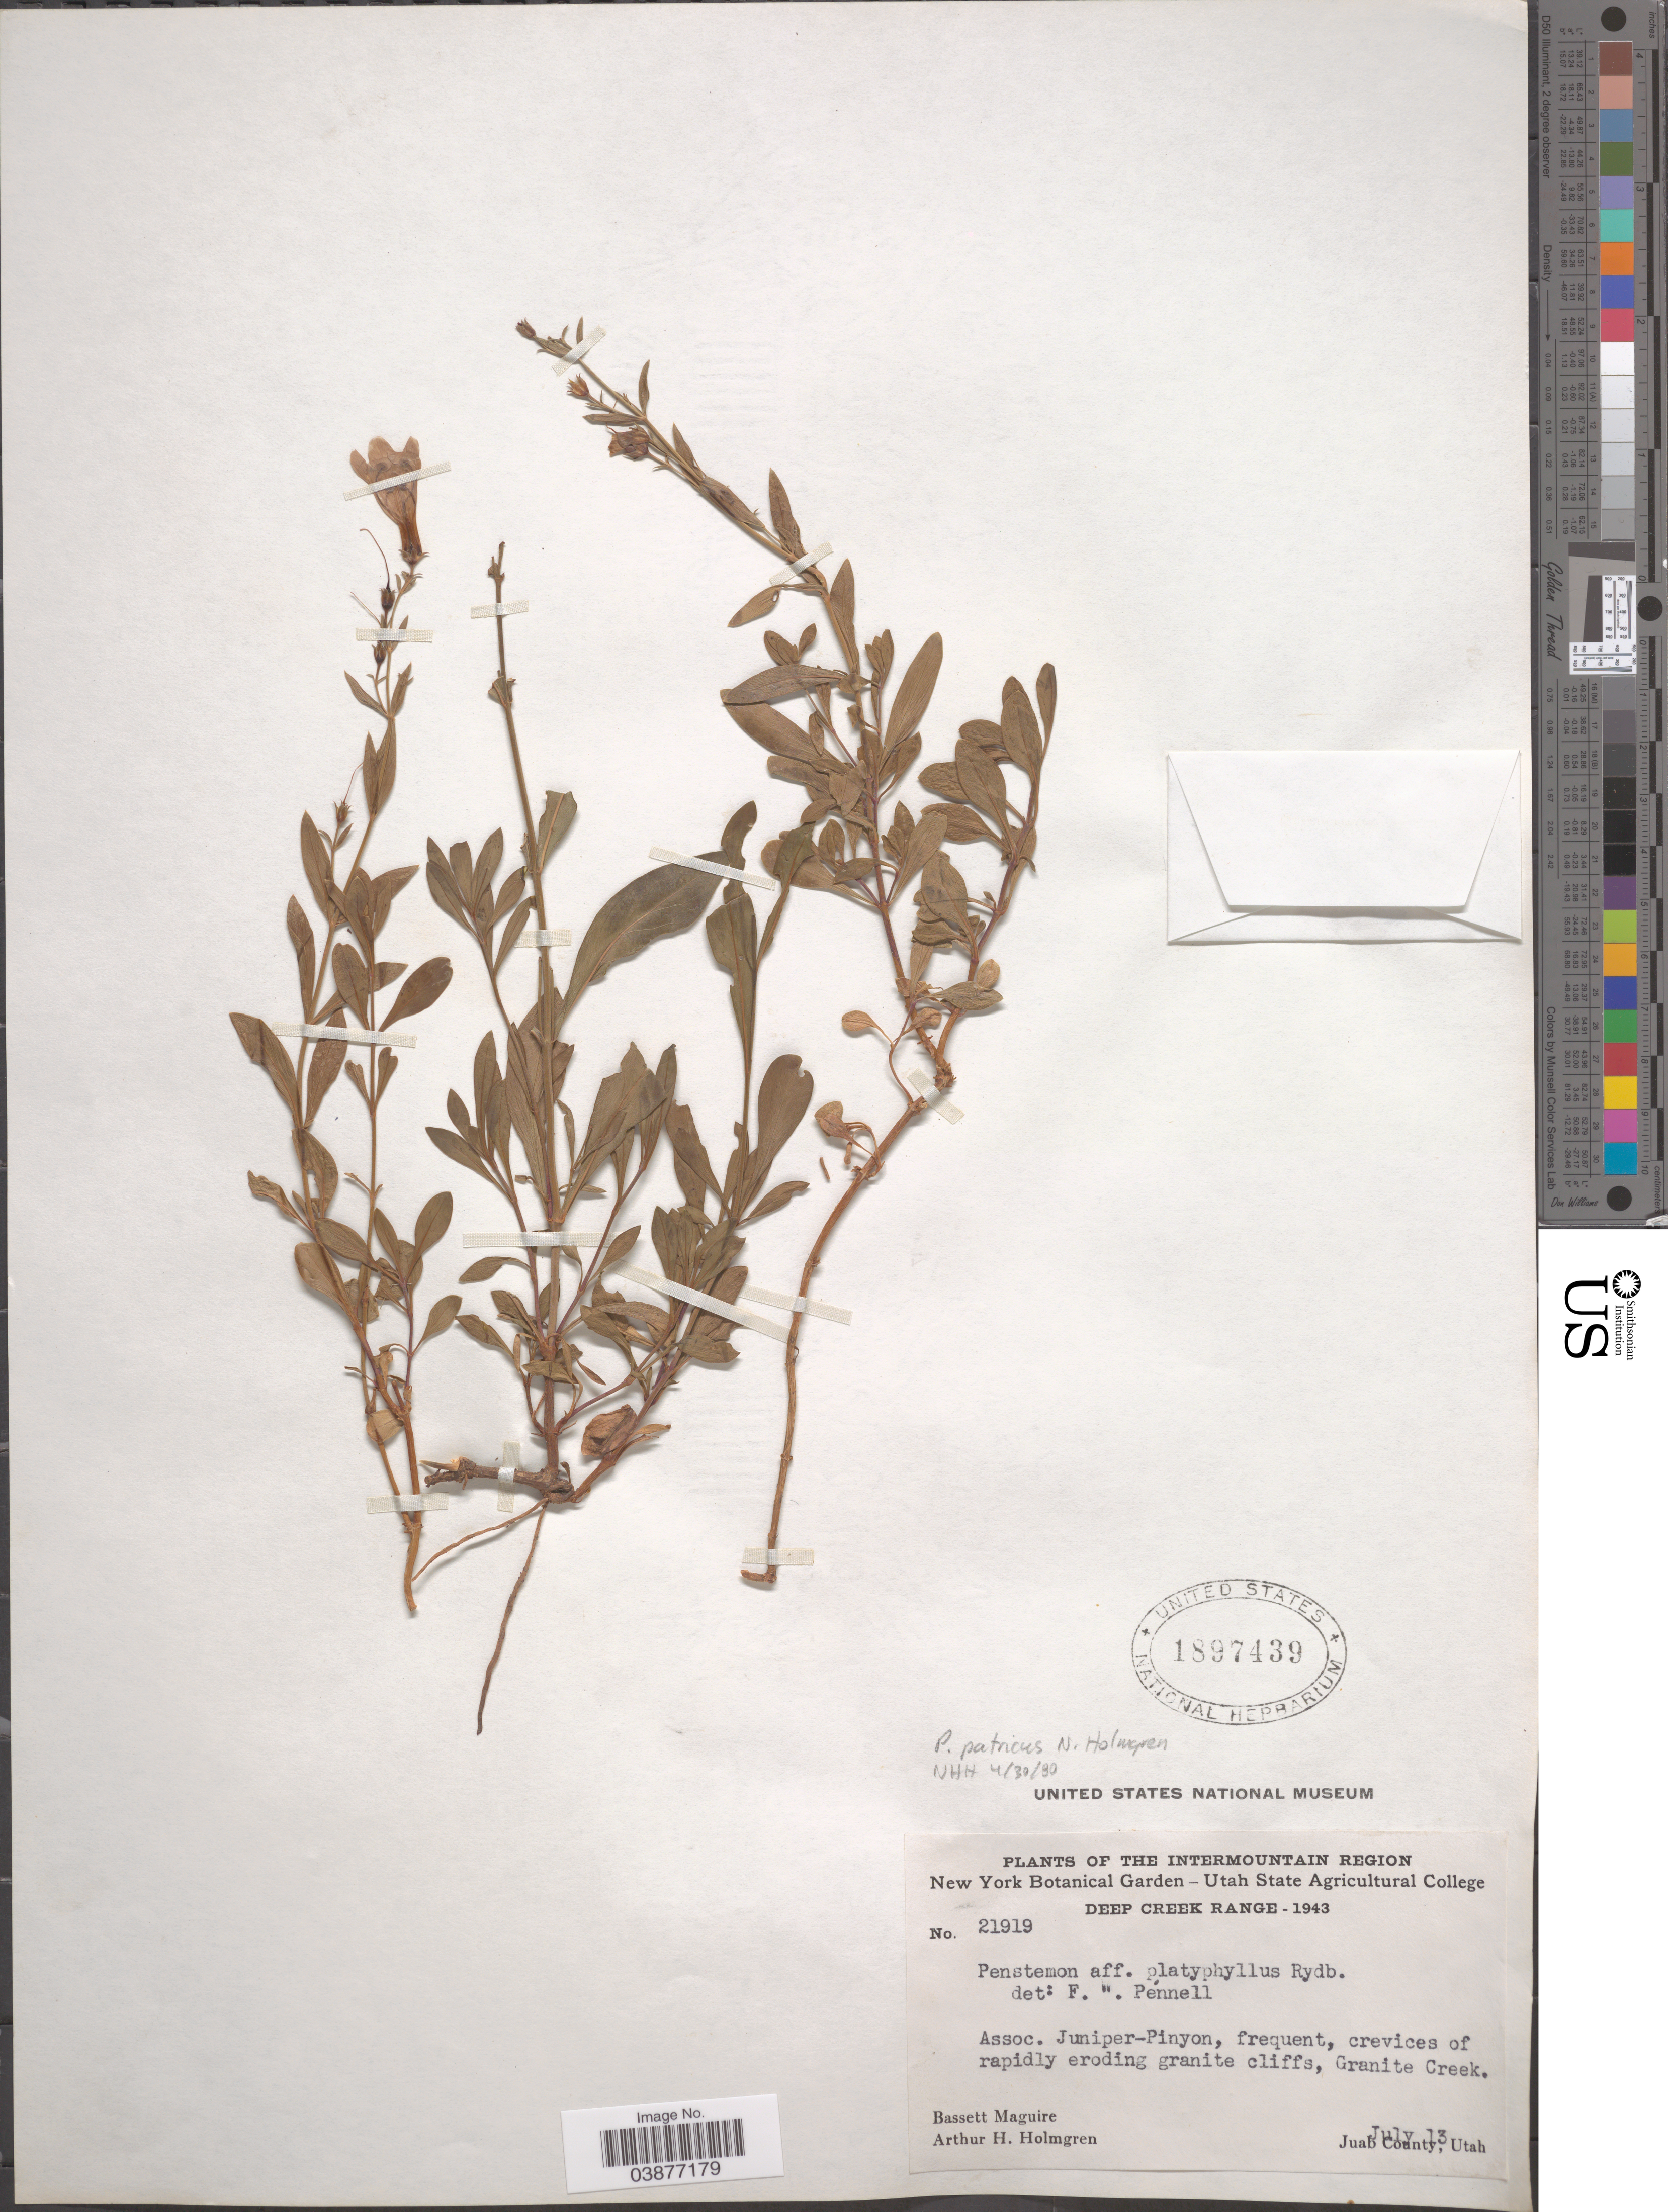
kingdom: Plantae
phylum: Tracheophyta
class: Magnoliopsida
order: Lamiales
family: Plantaginaceae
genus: Penstemon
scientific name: Penstemon patricus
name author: N.H. Holmgren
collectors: B. Maguire & A. H. Holmgren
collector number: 21919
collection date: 1943-07-13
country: United States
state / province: Utah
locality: The Intermountain Region. Deep Creek Range. Granite Creek. Juab County.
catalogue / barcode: US 1897439